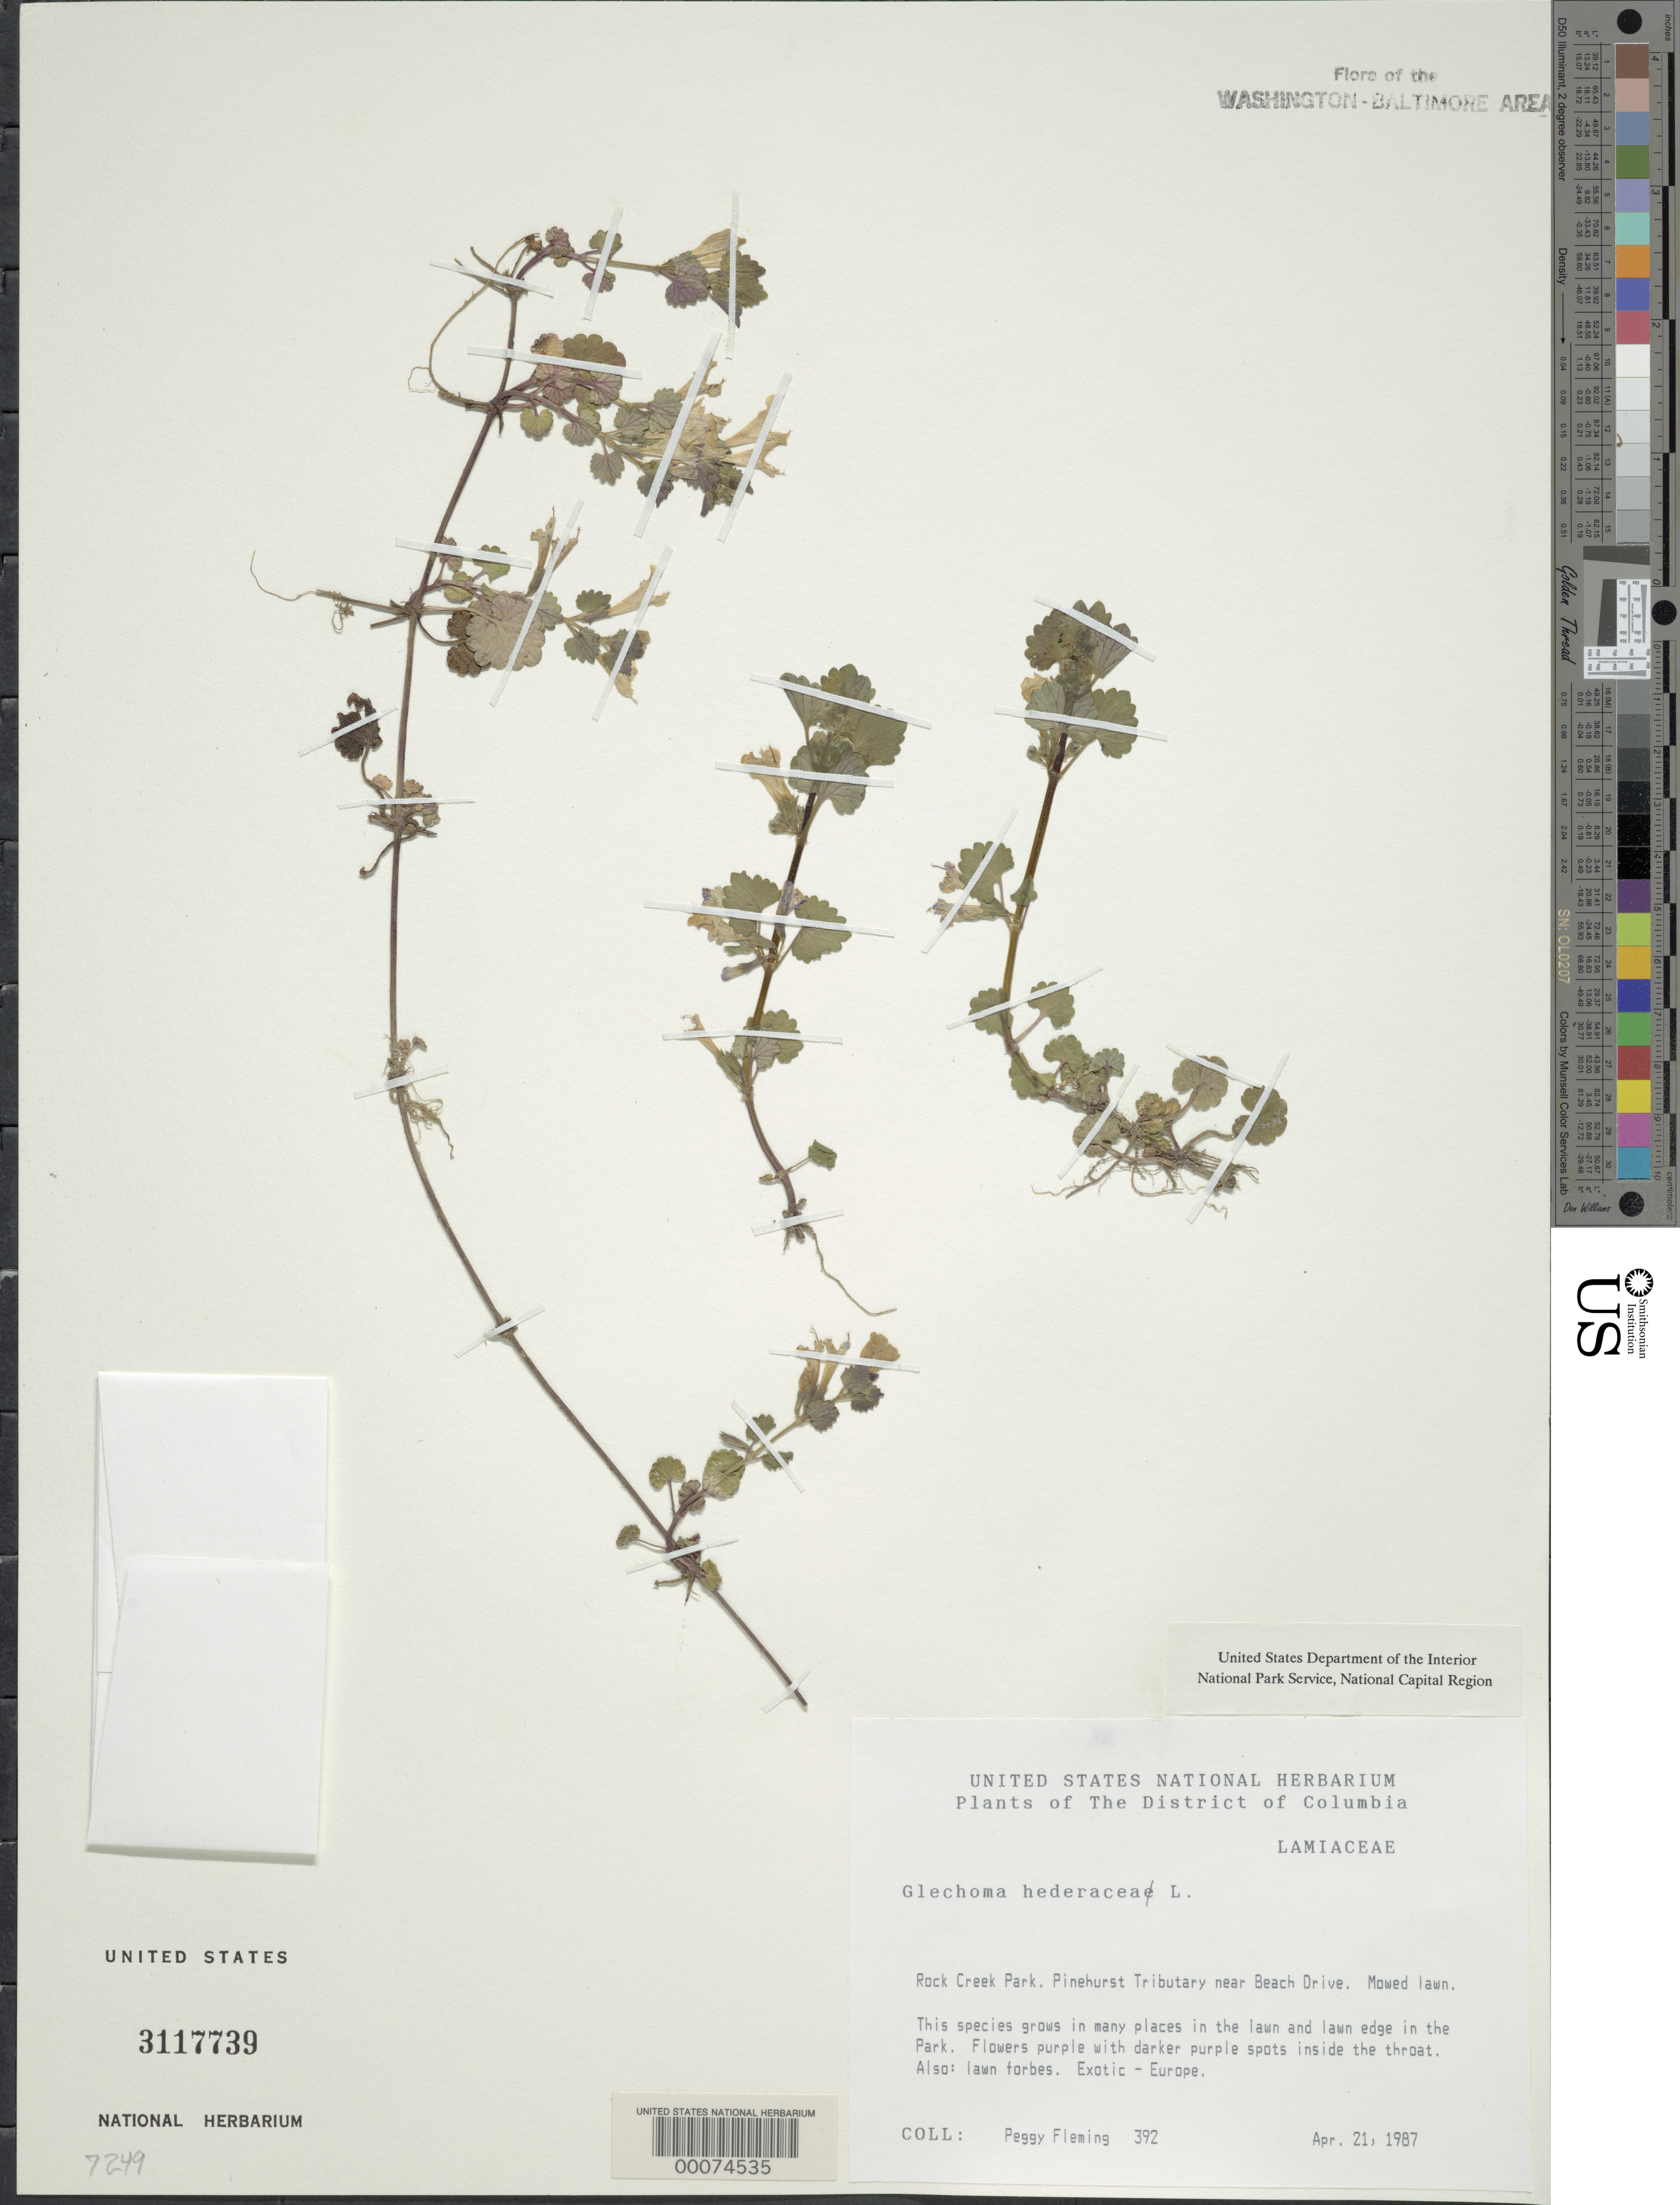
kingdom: Plantae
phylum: Tracheophyta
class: Magnoliopsida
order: Lamiales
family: Lamiaceae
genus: Glechoma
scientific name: Glechoma hederacea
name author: L.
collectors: P. Fleming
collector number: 392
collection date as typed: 21 Apr 1987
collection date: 1987-04-21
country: United States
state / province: District of Columbia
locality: Rock Creek Park. Pinehurst Tributary near Beach Drive. Rock Creek Park and vicinity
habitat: Mowed lawn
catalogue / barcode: US 3117739